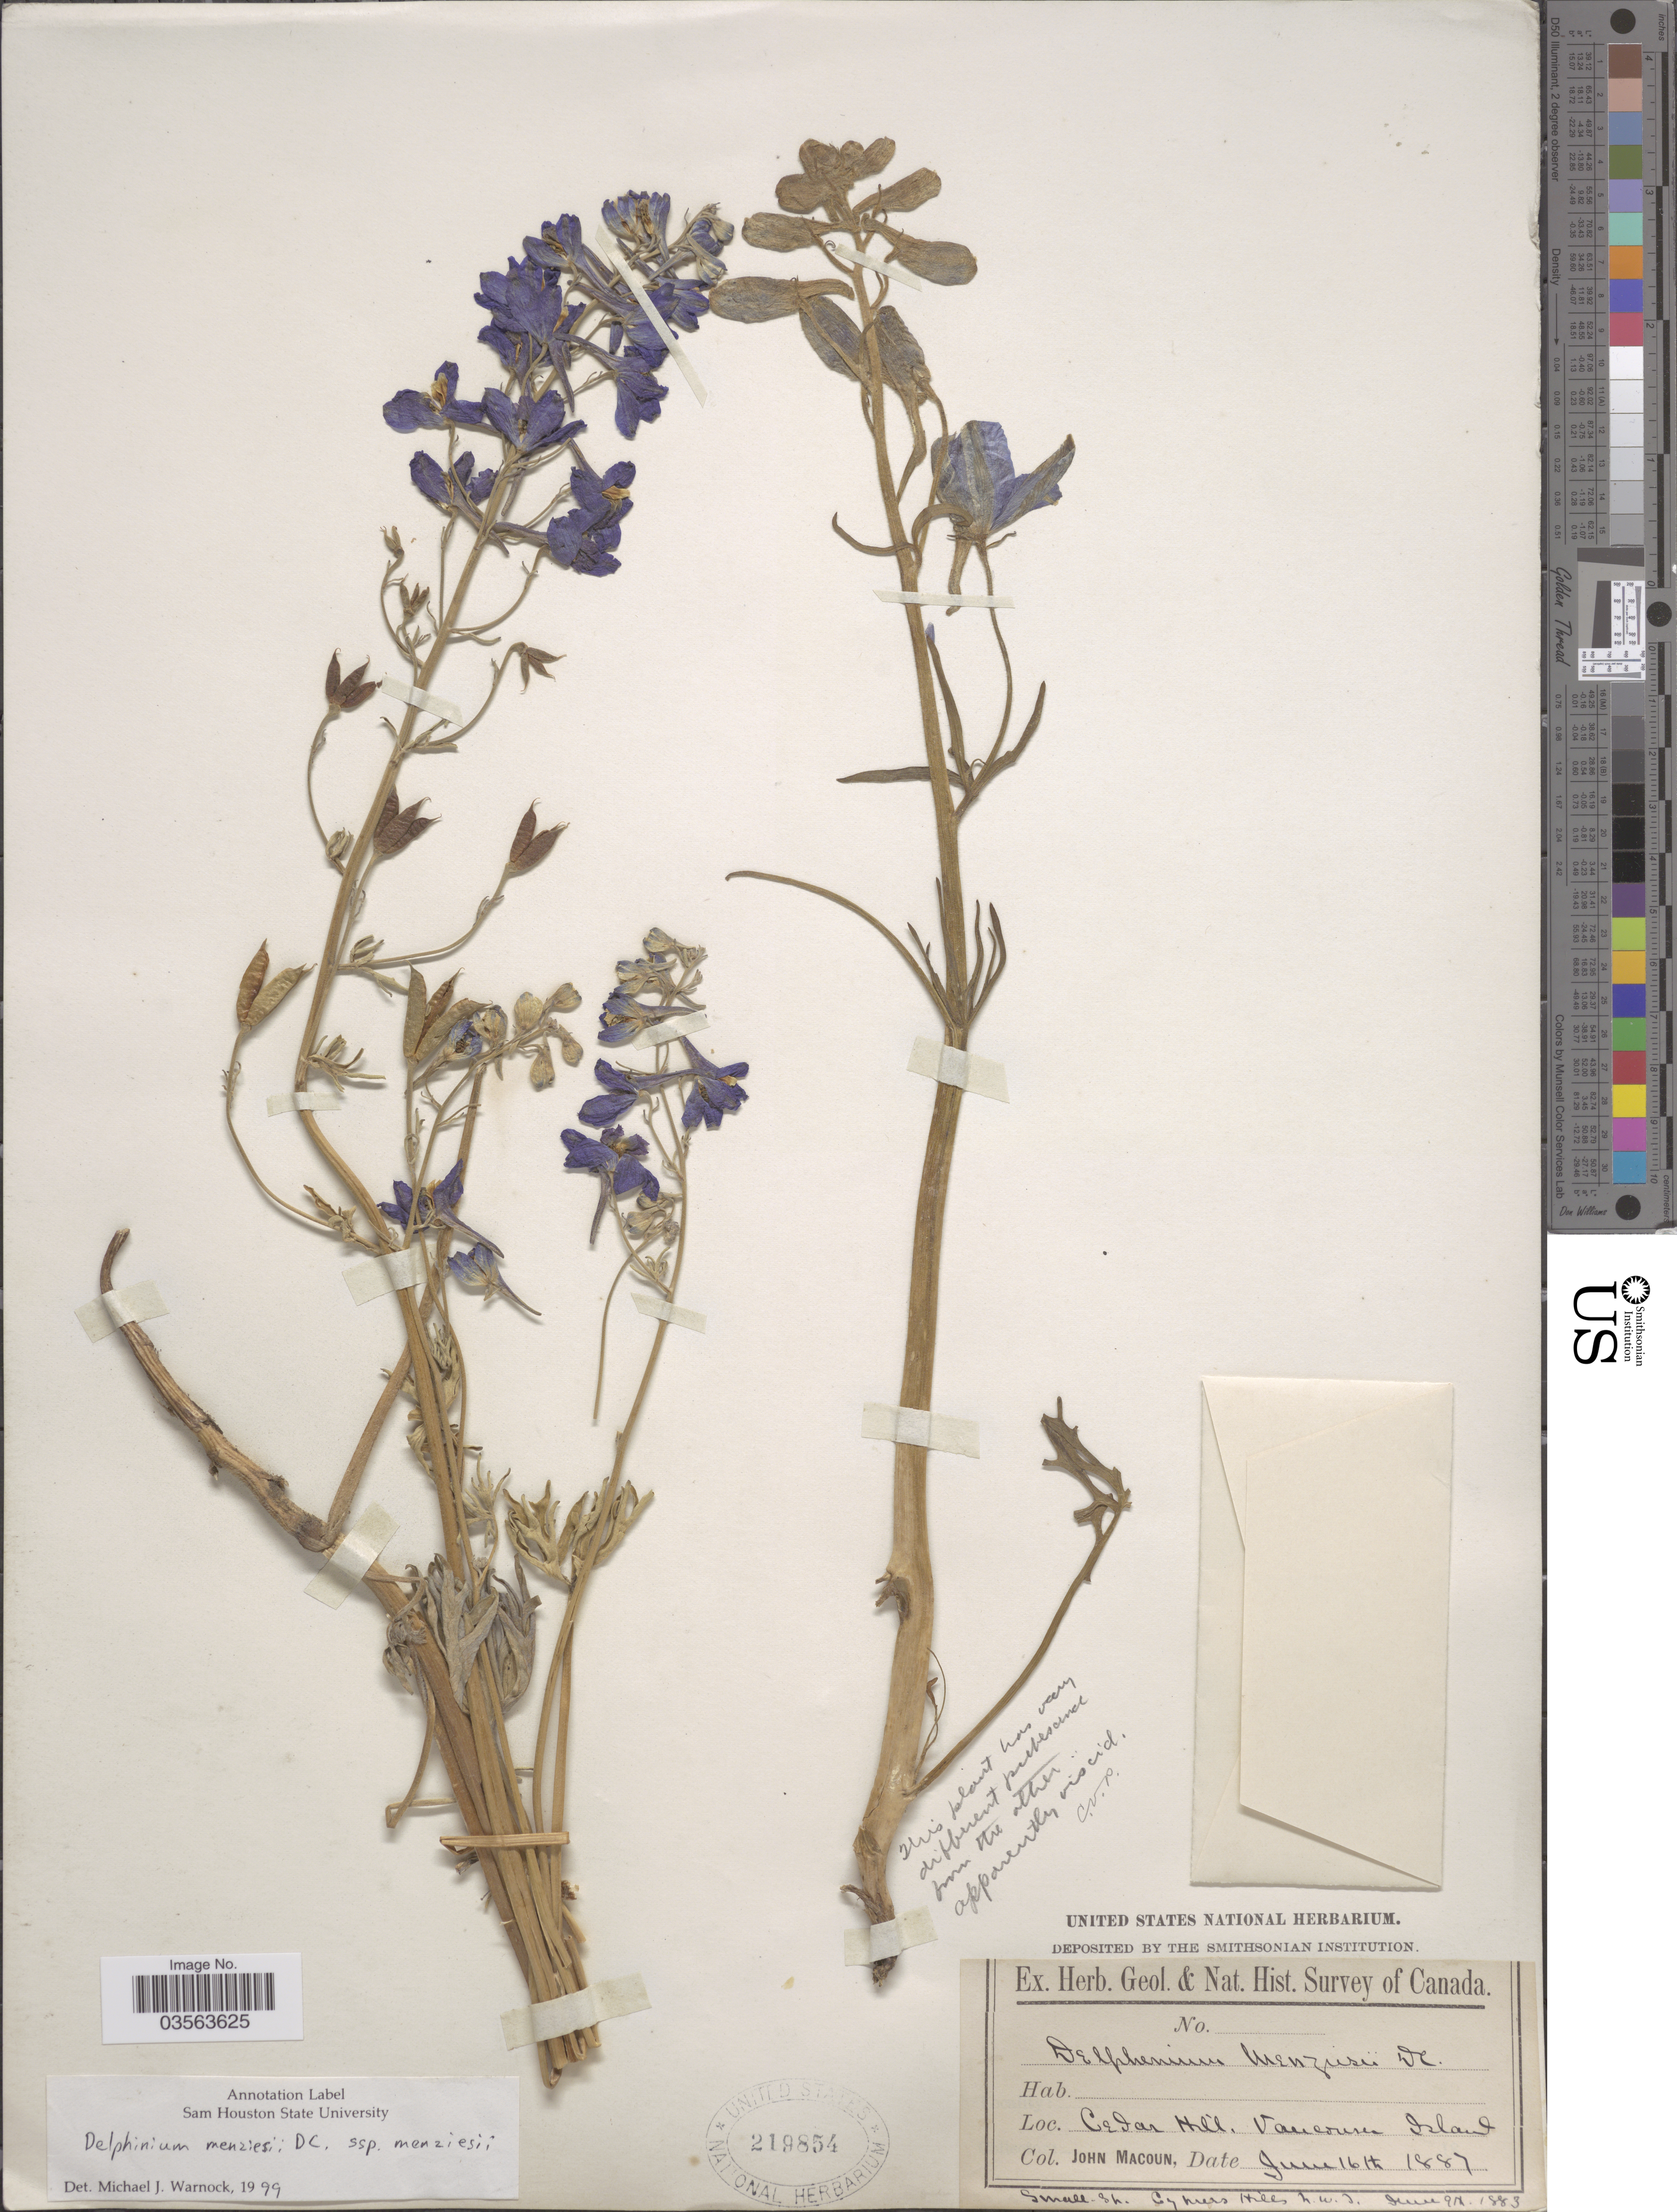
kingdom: Plantae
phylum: Tracheophyta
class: Magnoliopsida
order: Ranunculales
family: Ranunculaceae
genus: Delphinium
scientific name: Delphinium menziesii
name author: DC.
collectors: J. Macoun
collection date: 1887-06-16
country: Canada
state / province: British Columbia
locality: Cedar Hill. Vancouver Island.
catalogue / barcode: US 219854